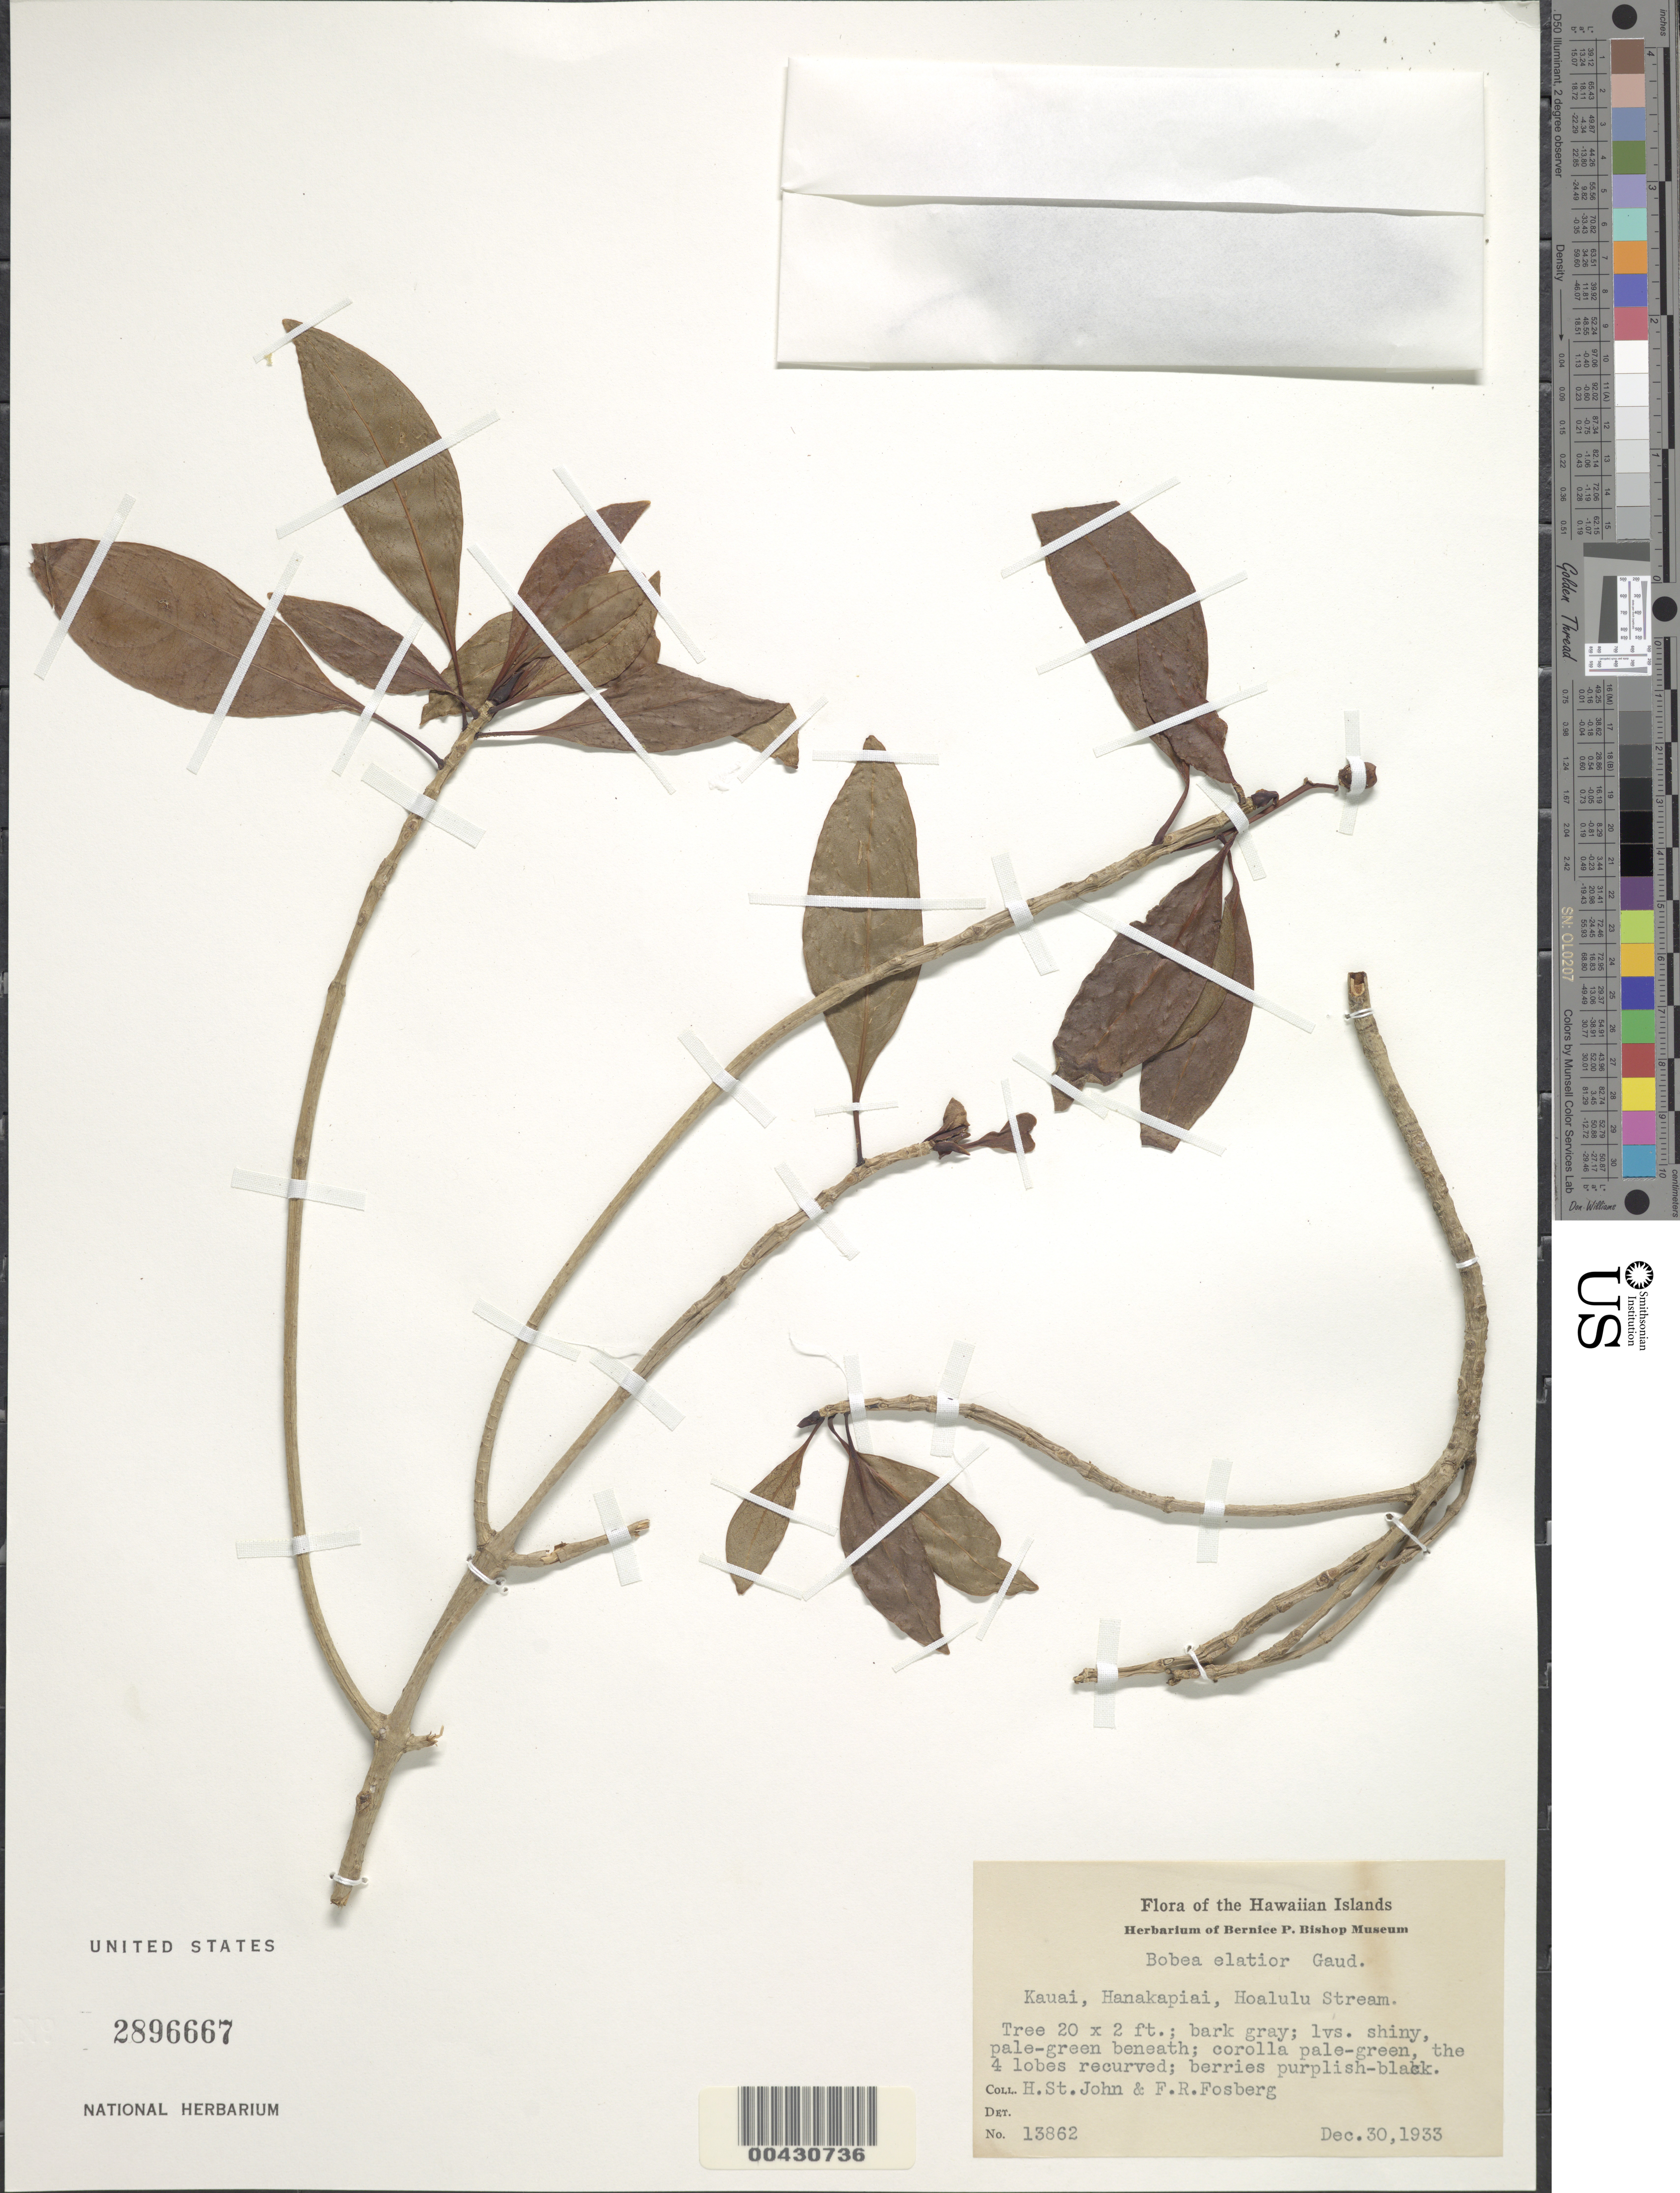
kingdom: Plantae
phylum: Tracheophyta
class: Magnoliopsida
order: Gentianales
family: Rubiaceae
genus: Bobea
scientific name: Bobea elatior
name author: Gaudich.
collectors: H. St. John & F. R. Fosberg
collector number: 13862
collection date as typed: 30 Dec 1933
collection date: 1933-12-30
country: United States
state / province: Hawaii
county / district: Kauai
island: Kaua'i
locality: Hanakapiai, Hoalulu Stream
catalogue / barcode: US 2896667